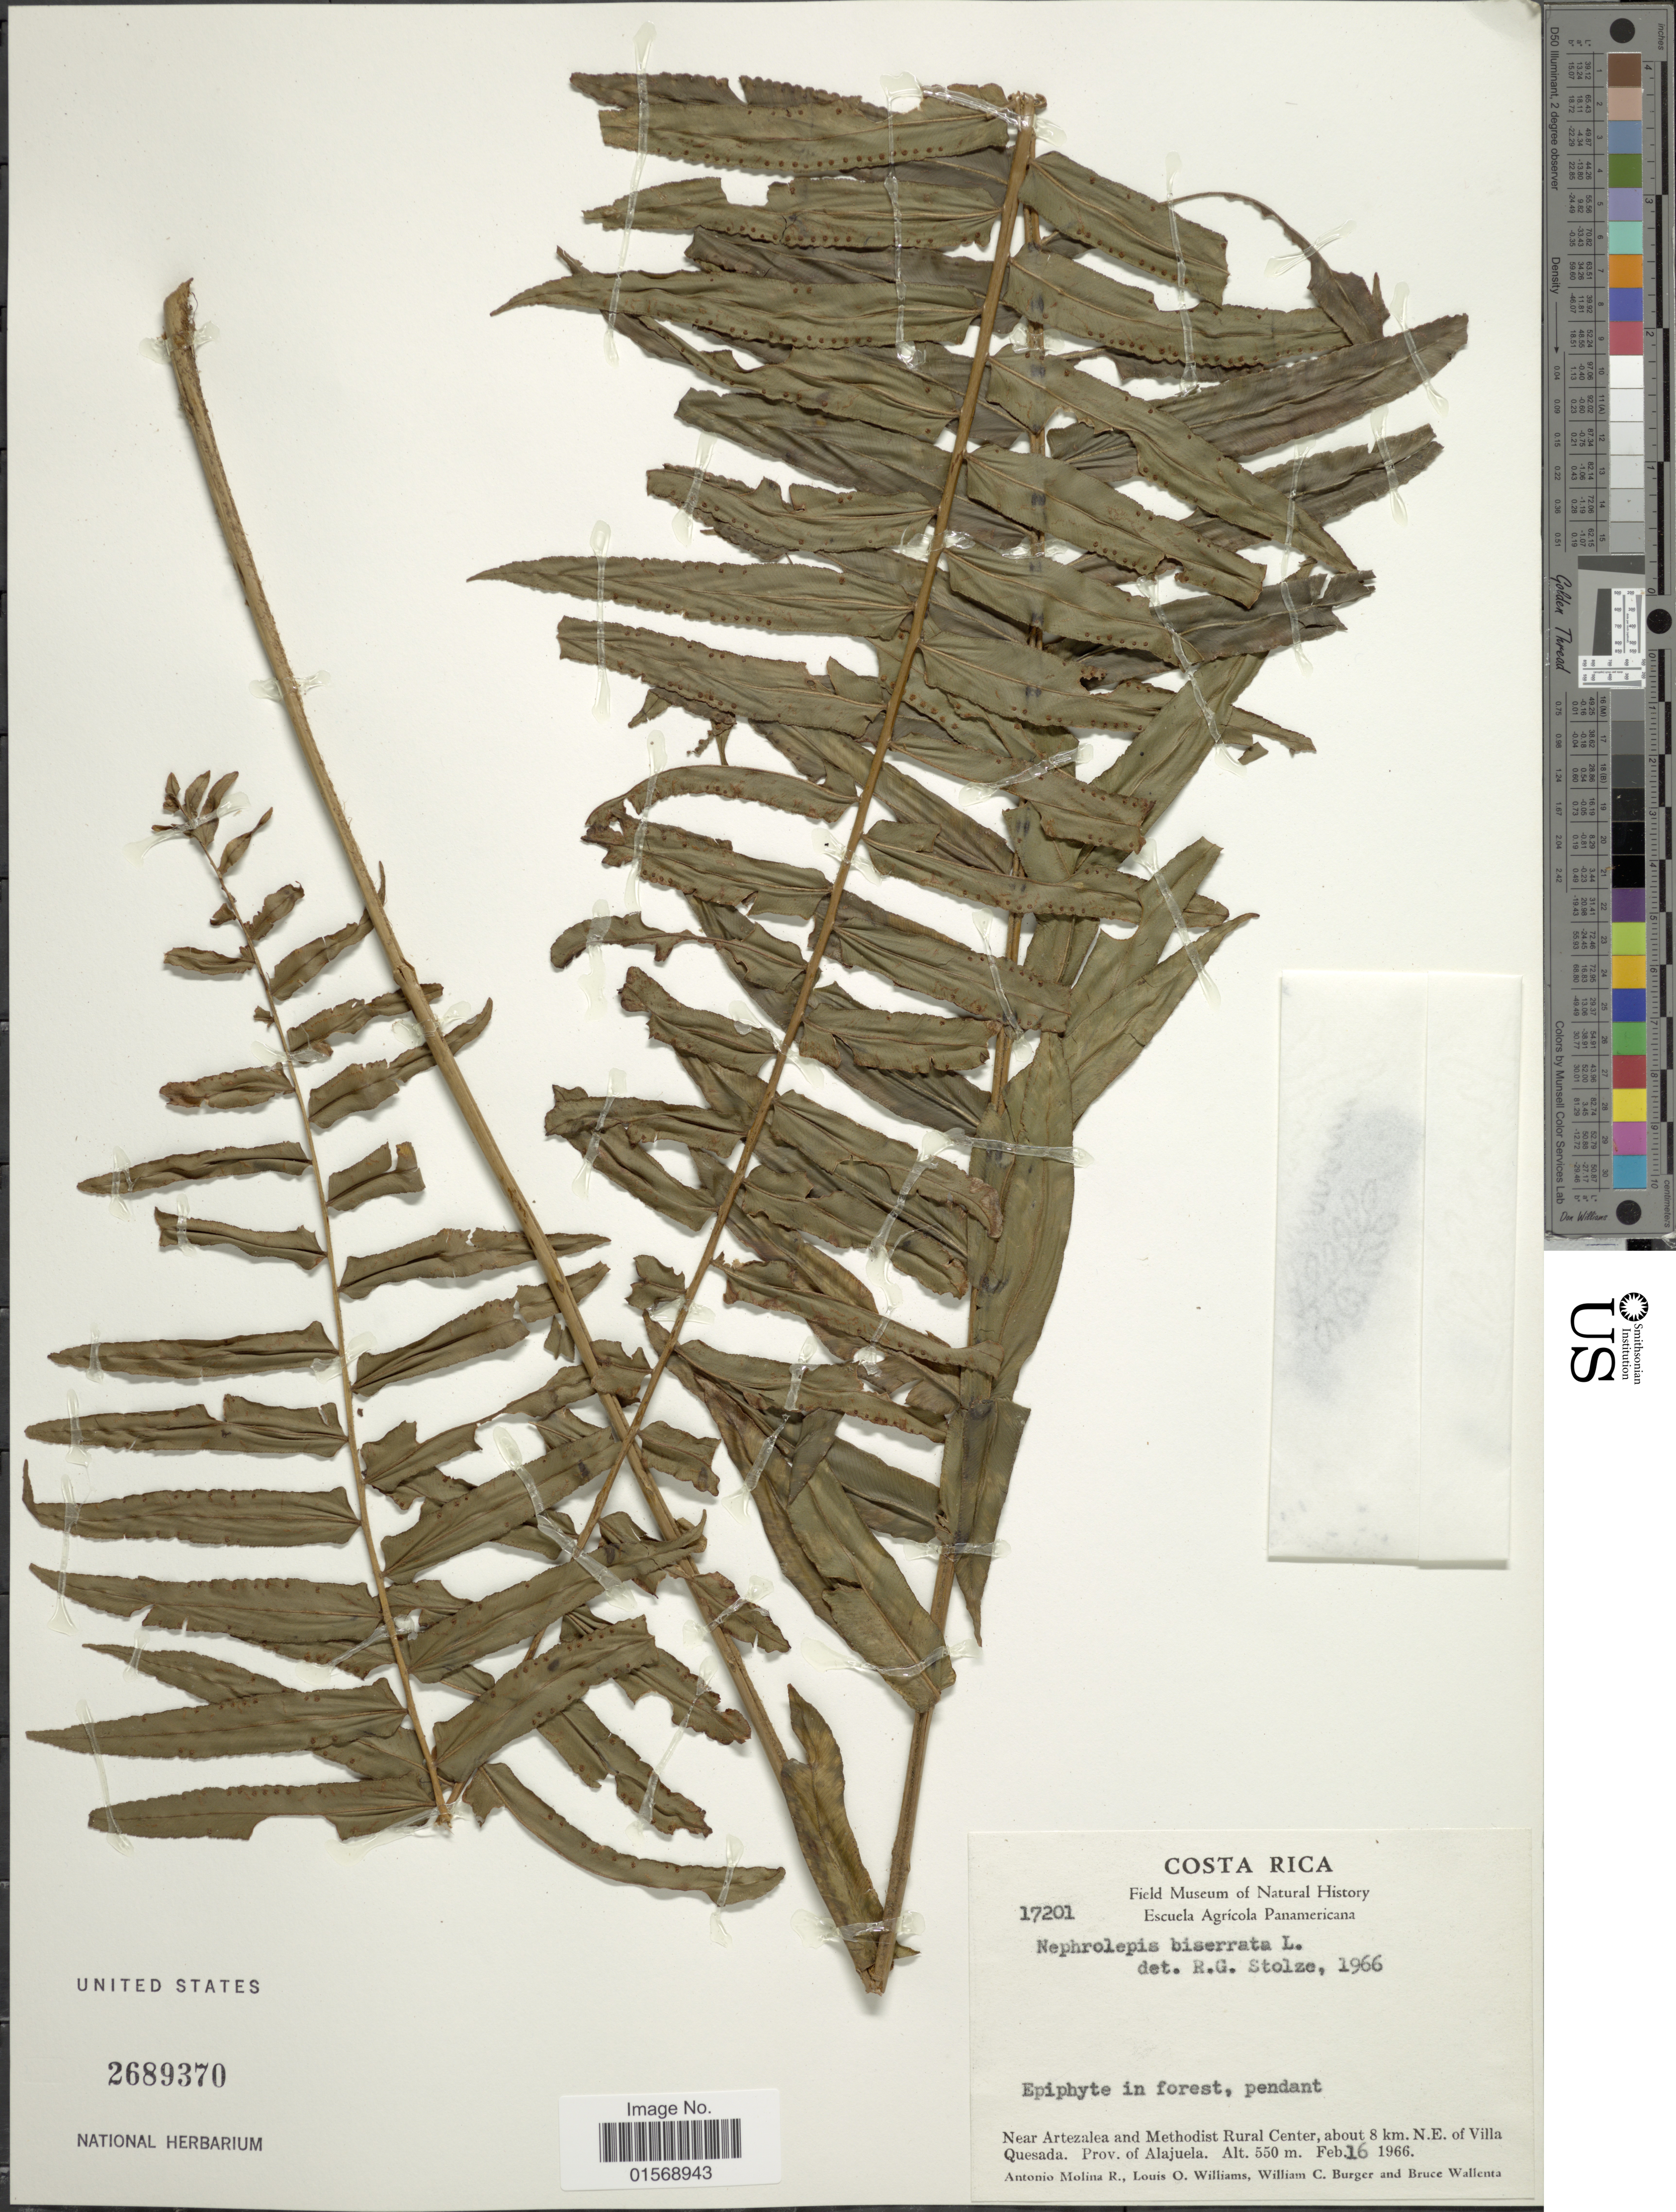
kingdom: Plantae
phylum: Tracheophyta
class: Polypodiopsida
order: Polypodiales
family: Nephrolepidaceae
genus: Nephrolepis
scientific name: Nephrolepis biserrata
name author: (Sw.) Schott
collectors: A. Molina R., L. O. Williams, W. Burger & B. Wallenta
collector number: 17201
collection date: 1966-02-16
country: Costa Rica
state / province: Alajuela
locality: Costa Rica. Near Artezalea and Methodist Rural Center, about 8 km. N. E. of Villa Quesada. Prov. of Alajuela.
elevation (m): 550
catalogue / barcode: US 2689370